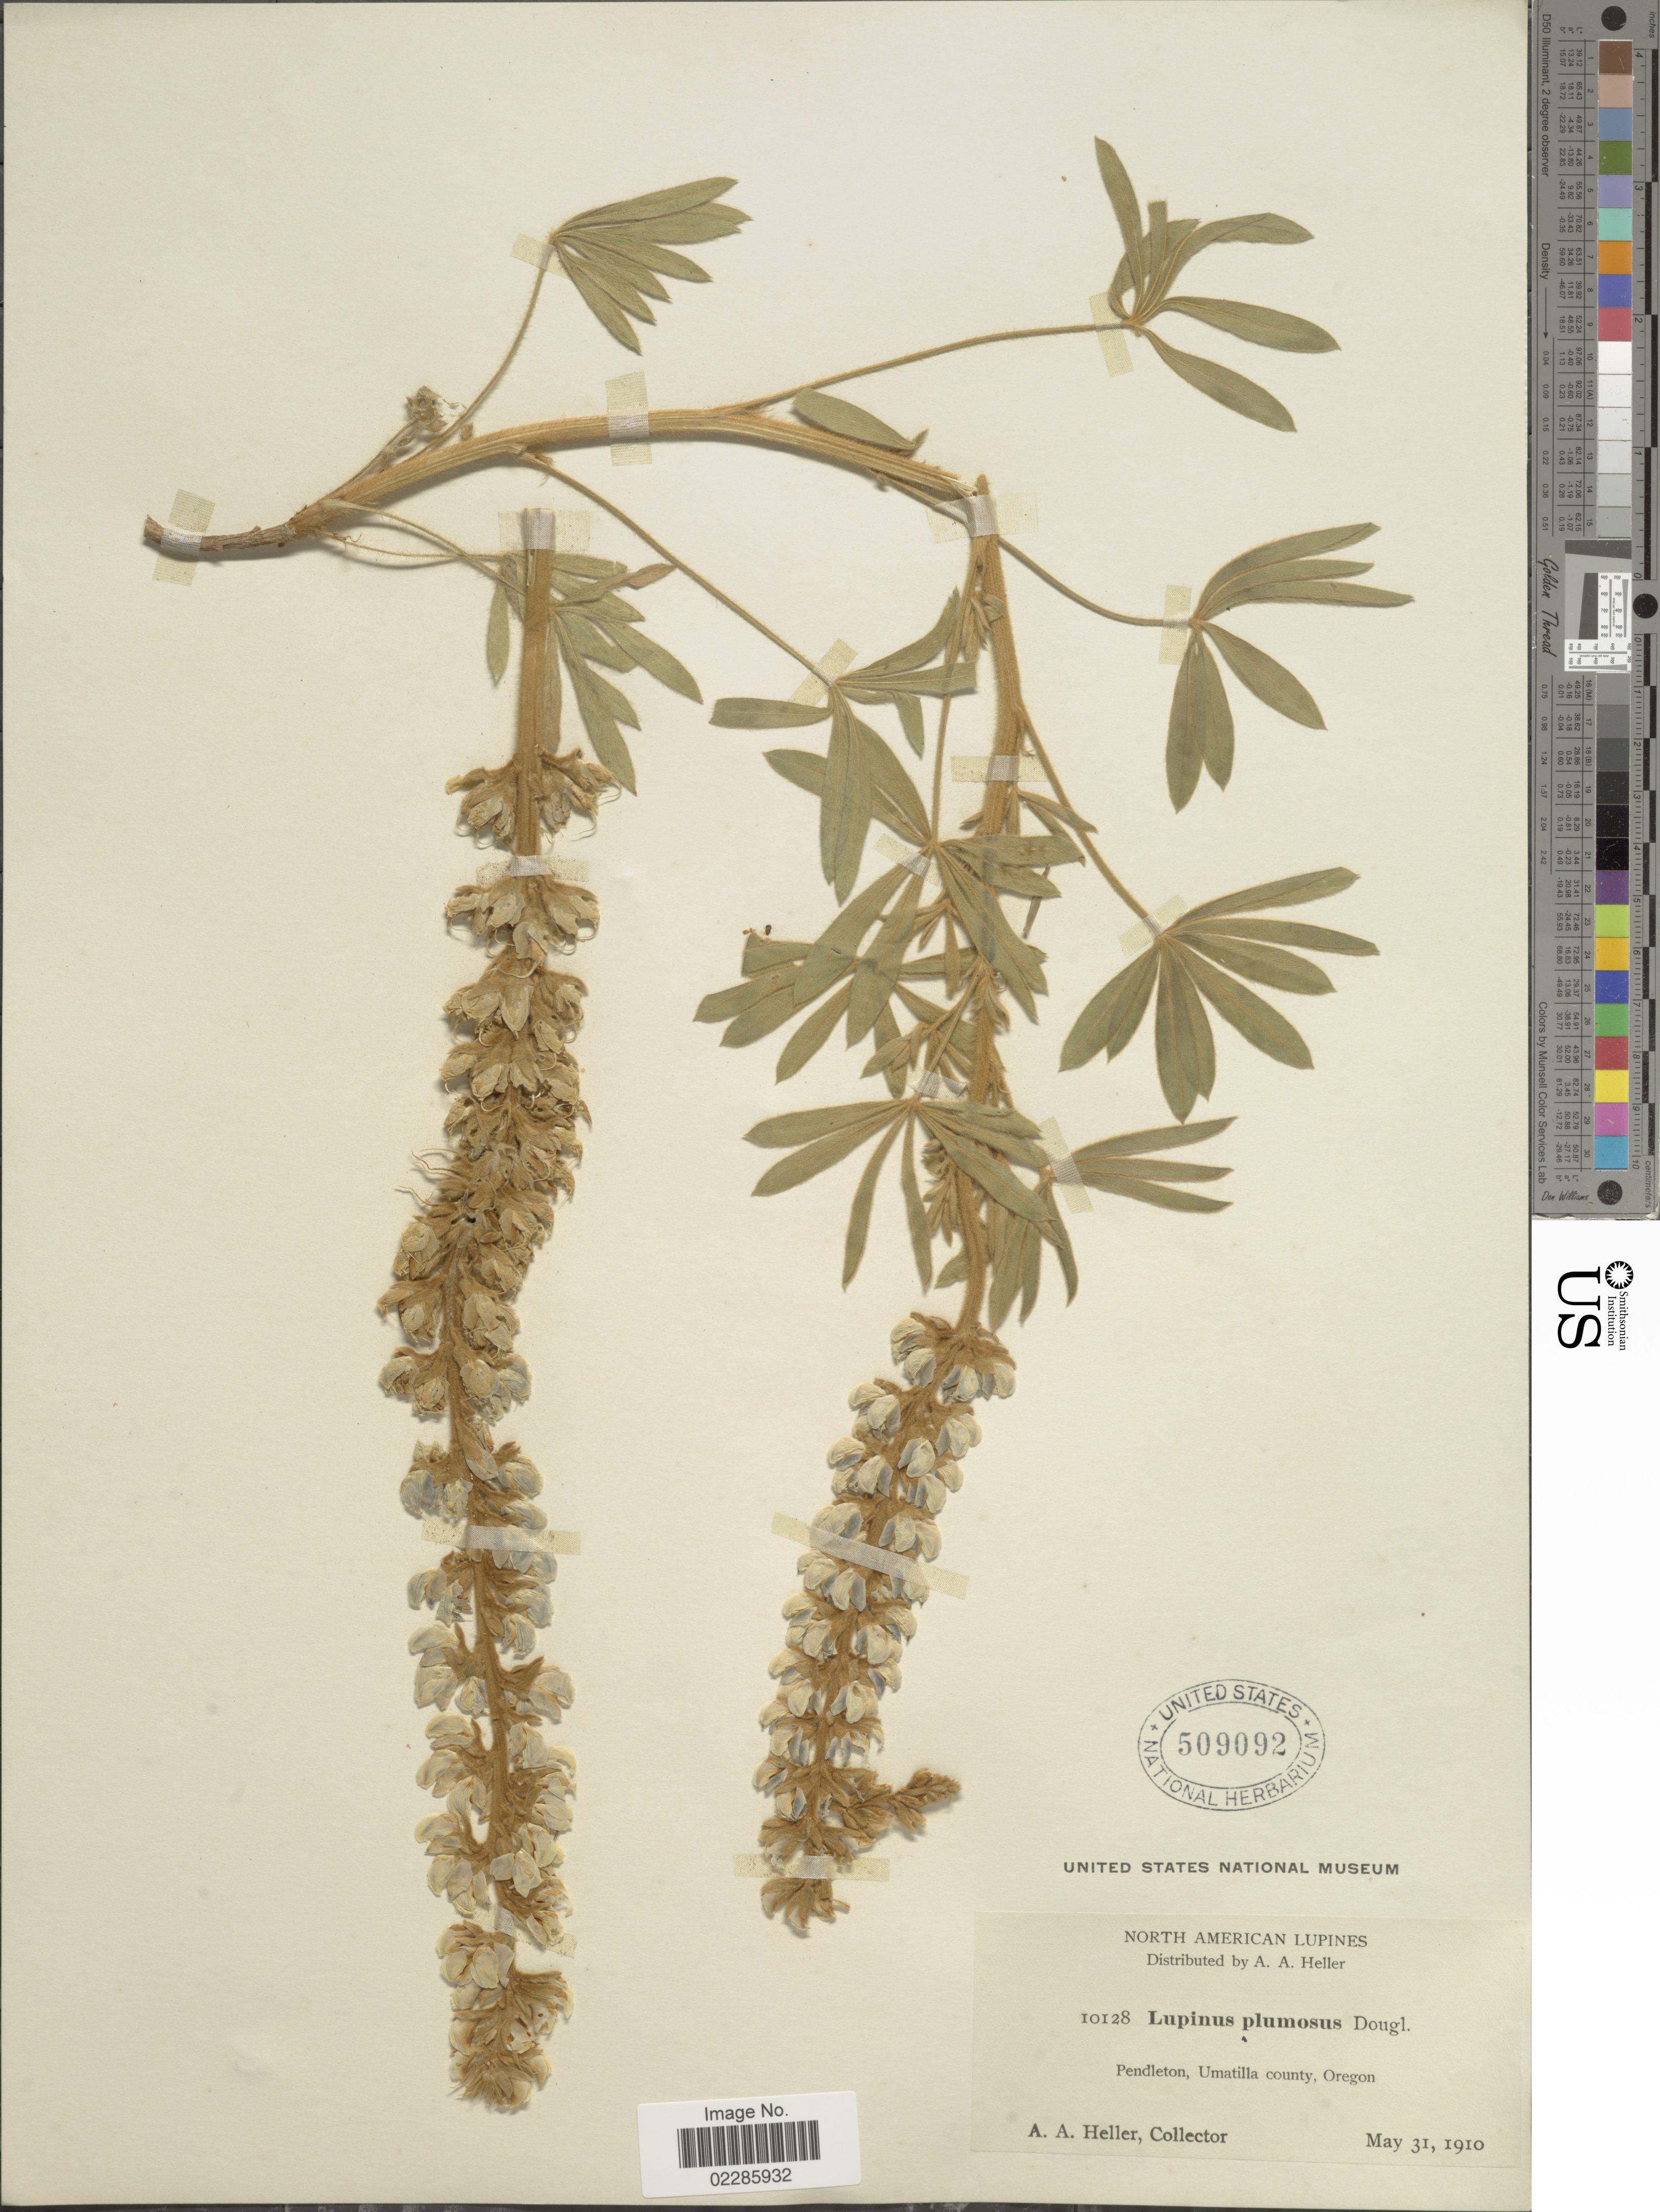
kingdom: Plantae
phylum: Tracheophyta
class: Magnoliopsida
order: Fabales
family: Fabaceae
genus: Lupinus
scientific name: Lupinus leucophyllus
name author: Douglas ex Lindl.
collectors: A. A. Heller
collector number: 10128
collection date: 1910-05-31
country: United States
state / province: Oregon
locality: Pendleton, Umatilla county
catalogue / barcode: US 509092